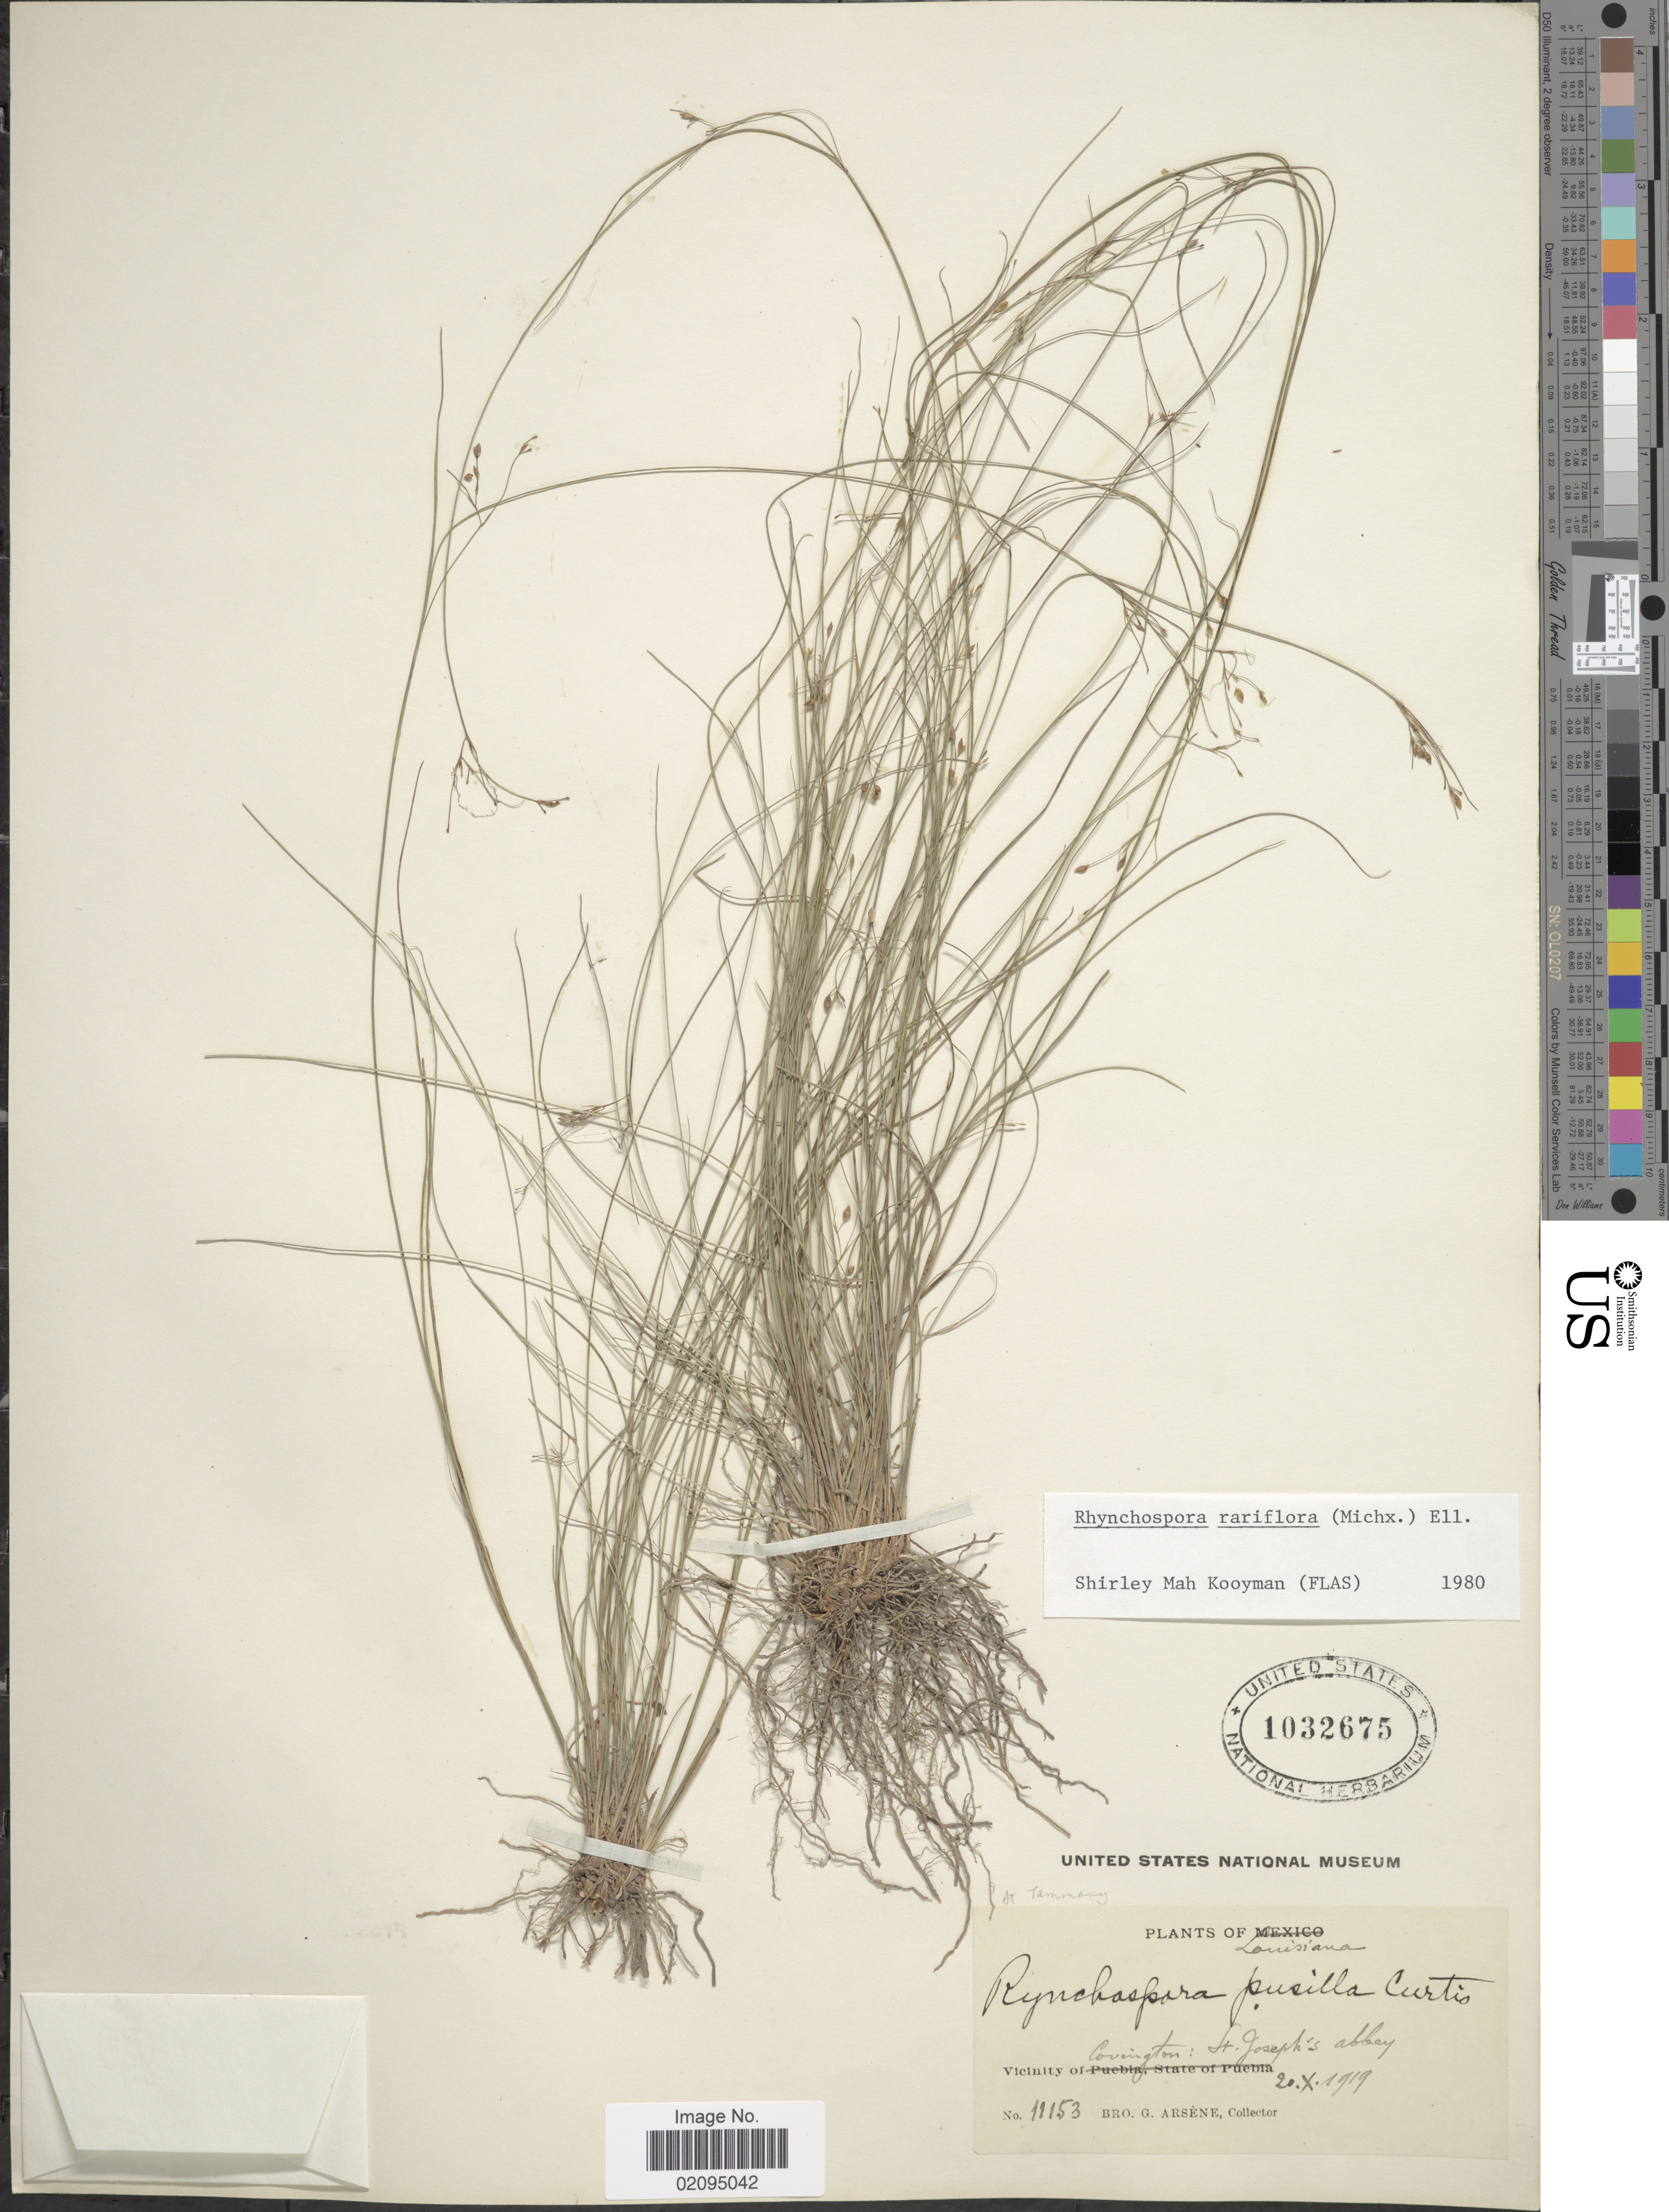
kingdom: Plantae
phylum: Tracheophyta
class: Liliopsida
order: Poales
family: Cyperaceae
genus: Rhynchospora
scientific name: Rhynchospora rariflora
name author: (Michx.) Elliott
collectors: Bro. G. Arsène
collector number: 11153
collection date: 1919-10-20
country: United States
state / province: Louisiana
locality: Vicinity of Covington: St. Joseph's abbey. St. Tammany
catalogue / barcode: US 1032675